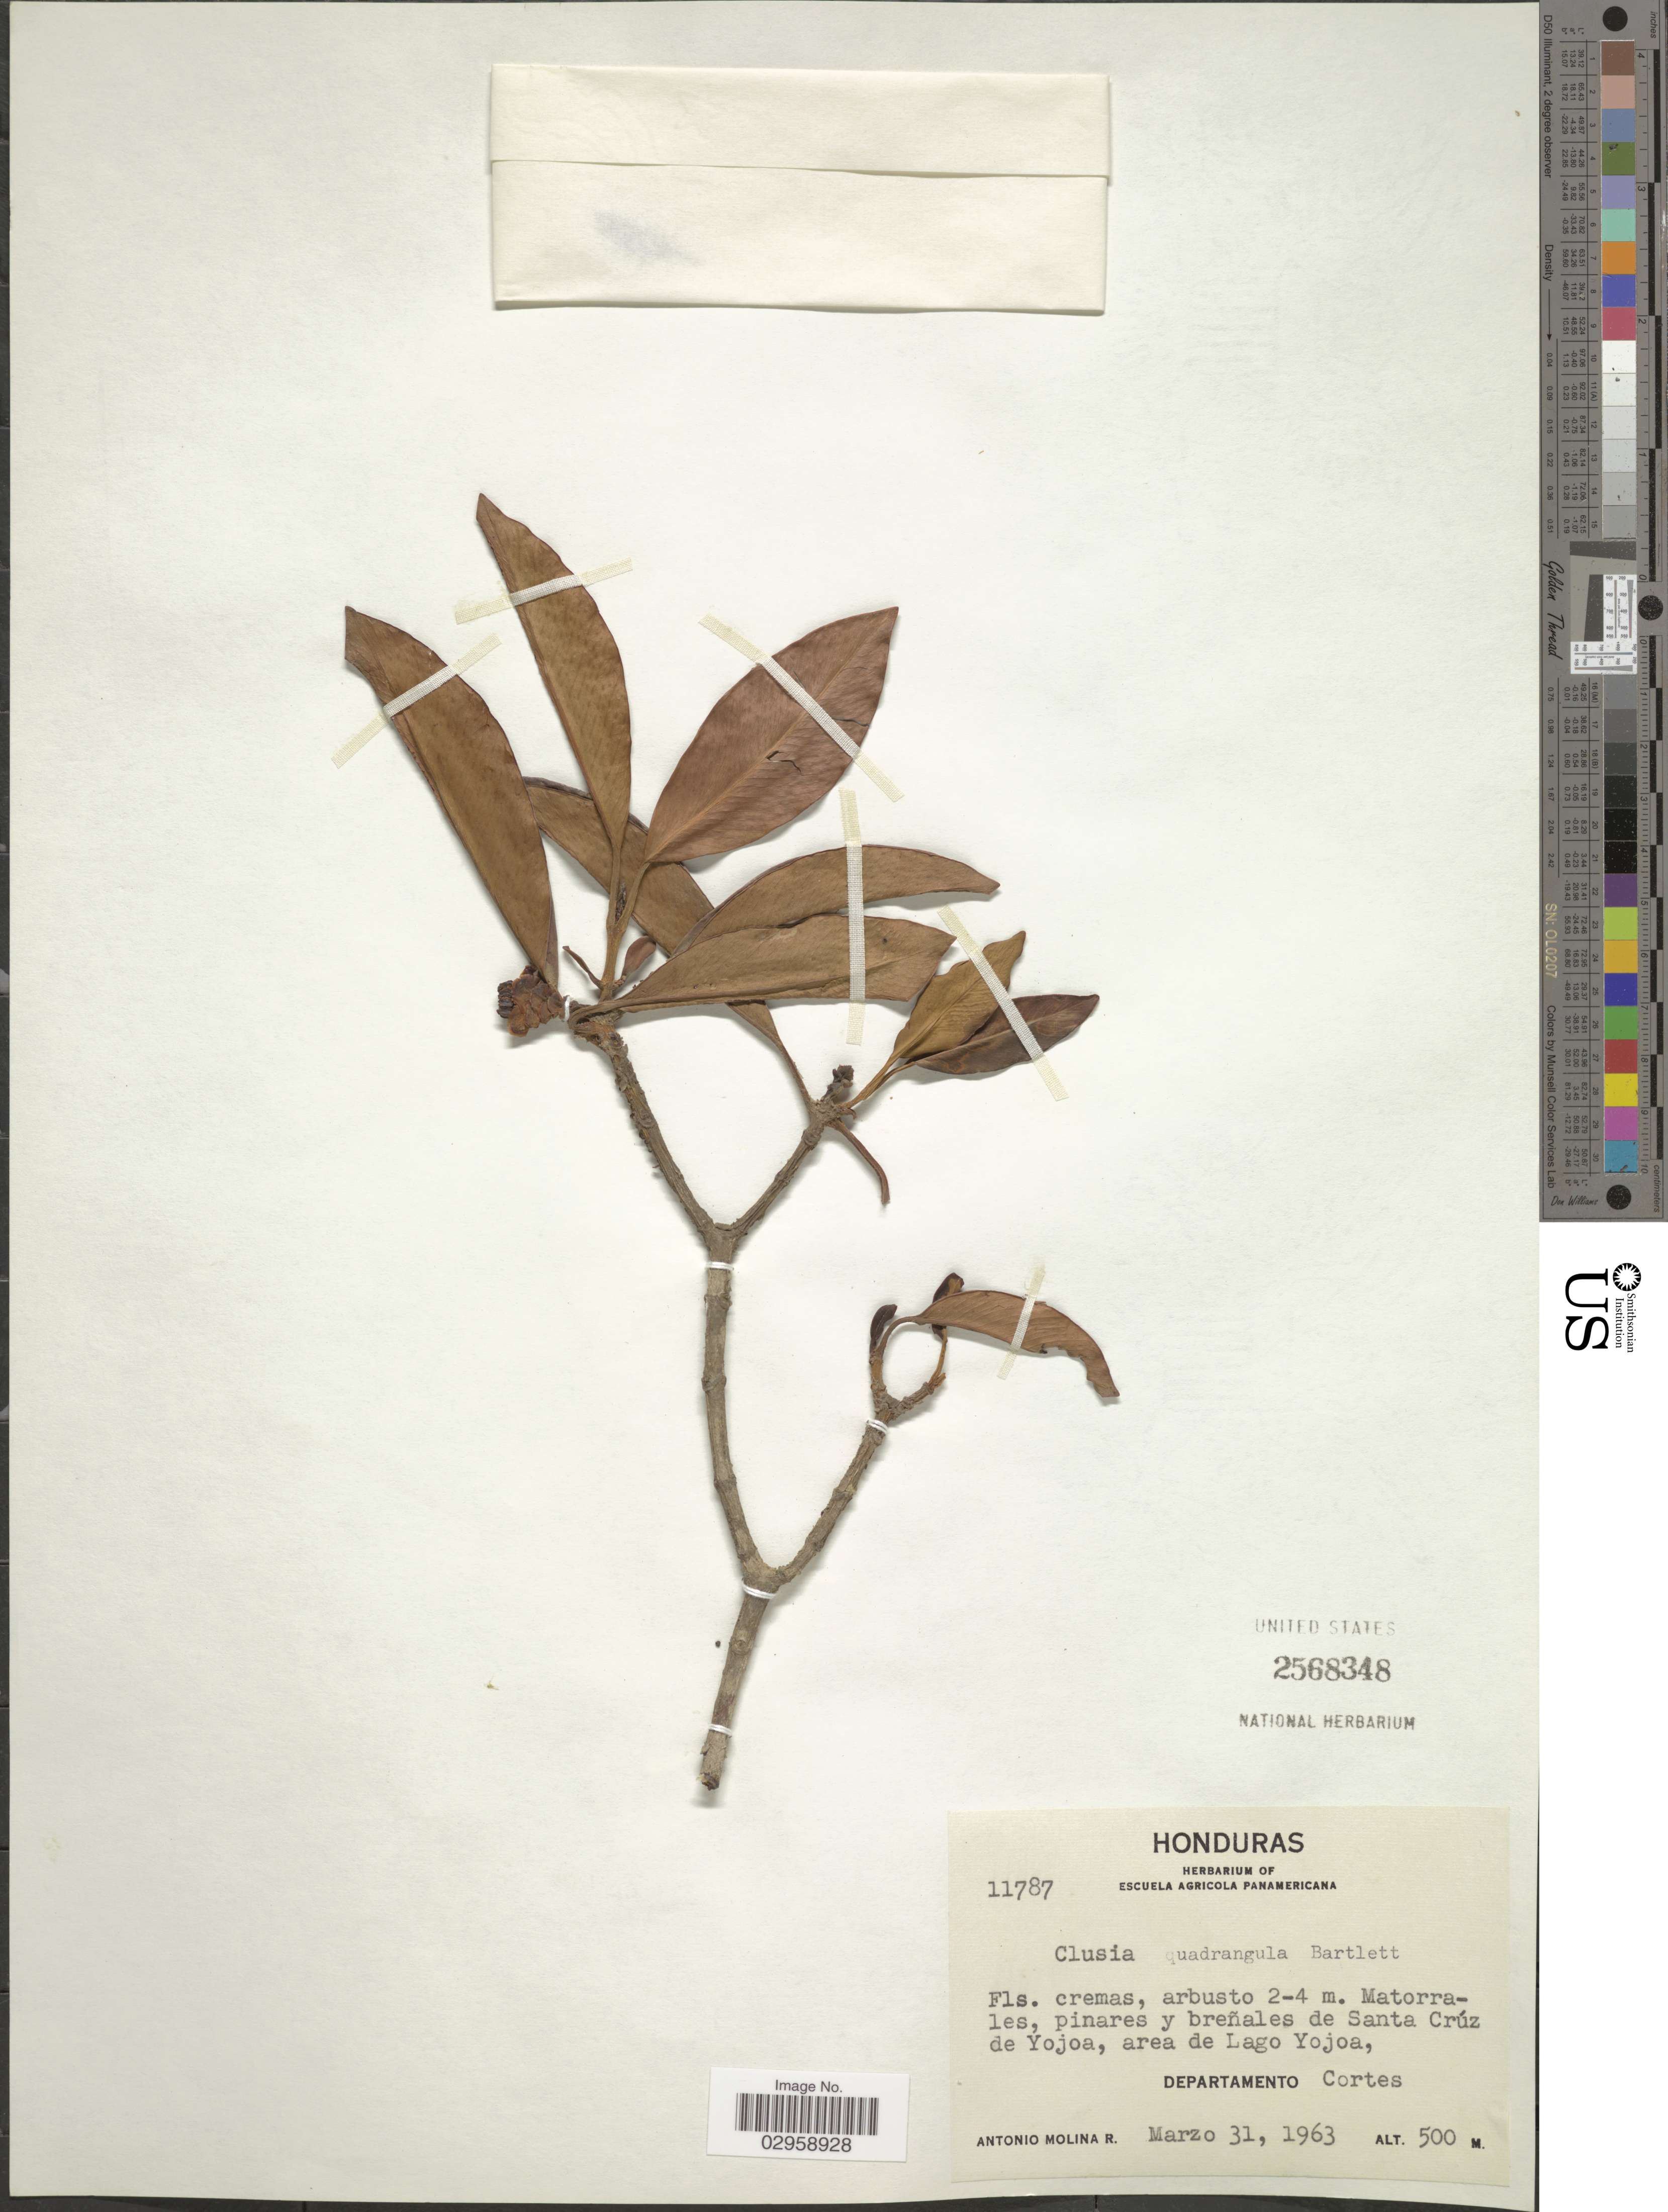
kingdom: Plantae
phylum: Tracheophyta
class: Magnoliopsida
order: Malpighiales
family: Clusiaceae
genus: Clusia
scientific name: Clusia quadrangula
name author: Bartlett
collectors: A. Molina R.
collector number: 11787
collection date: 1963-03-31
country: Honduras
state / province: Cortés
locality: Matorrales, pinares y breñales de Santa Crúz de Yojoa, area de Lago Yojoa, Departamento Cortes.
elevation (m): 500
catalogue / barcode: US 2568348